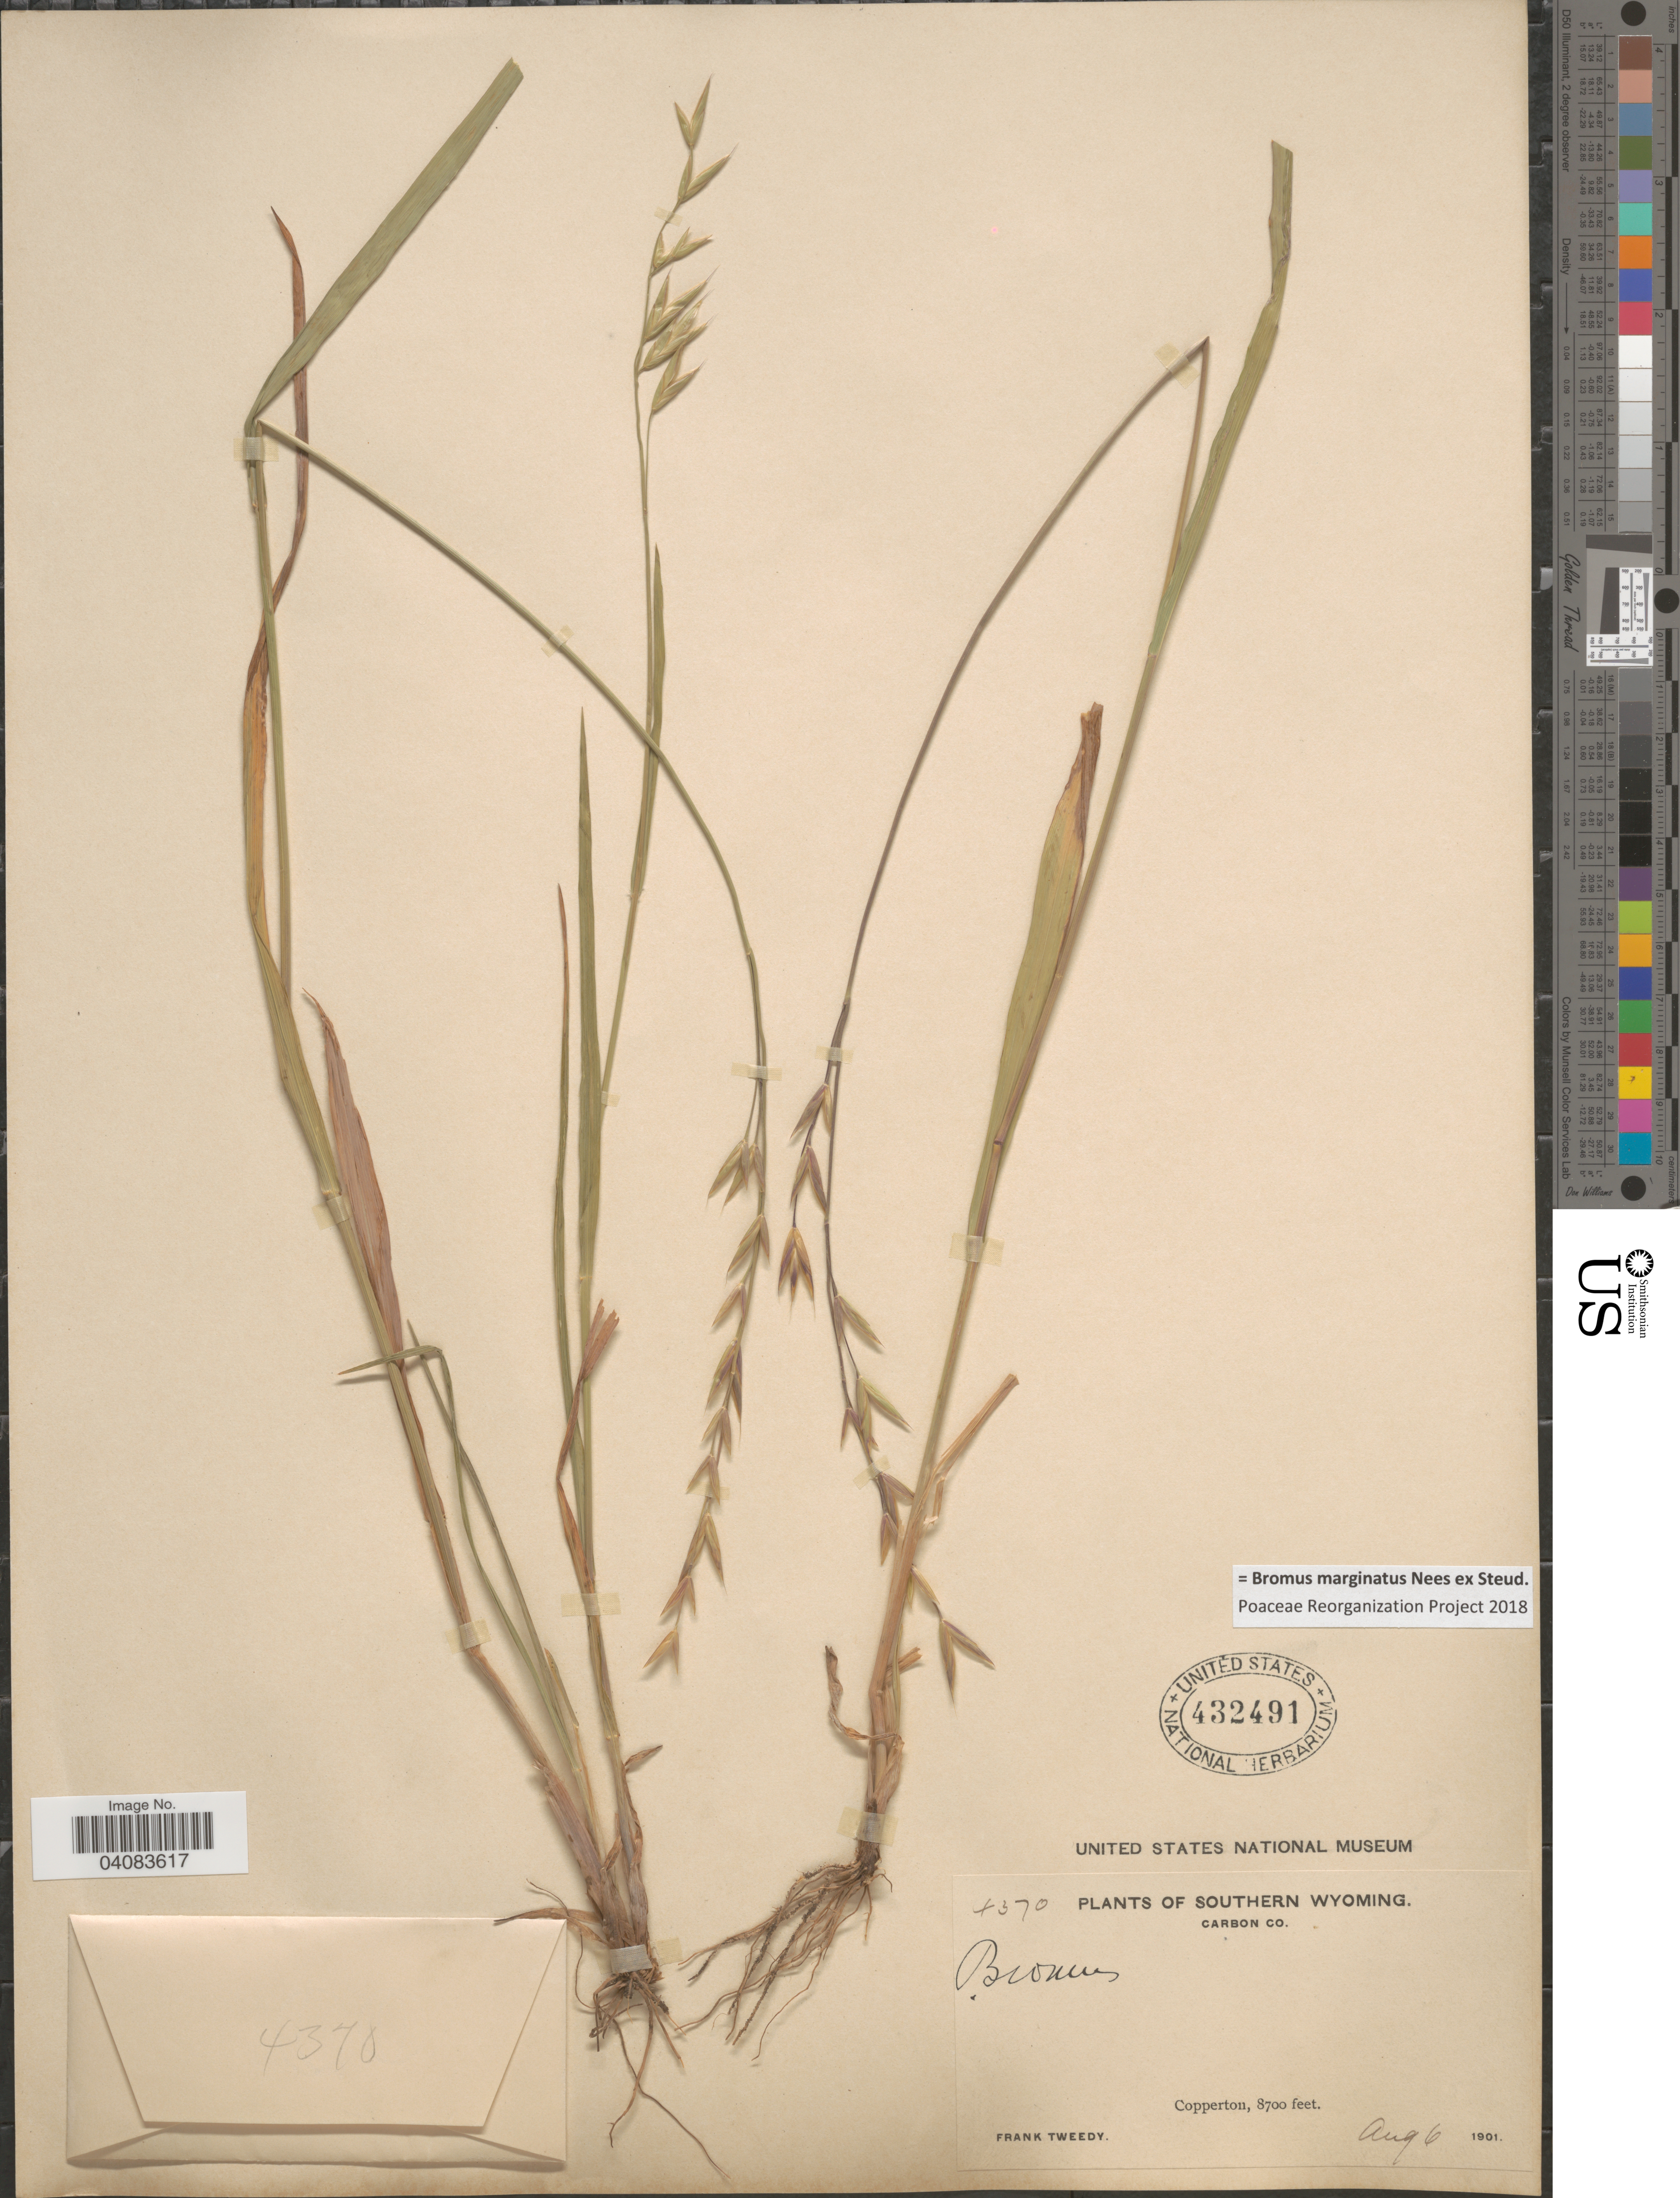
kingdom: Plantae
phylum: Tracheophyta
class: Liliopsida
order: Poales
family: Poaceae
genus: Bromus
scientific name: Bromus marginatus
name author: Nees ex Steud.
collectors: F. Tweedy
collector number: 4370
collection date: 1901-08-06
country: United States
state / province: Wyoming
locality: Southern Wyoming. Carbon Co. Copperton.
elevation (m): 2652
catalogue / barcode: US 432491